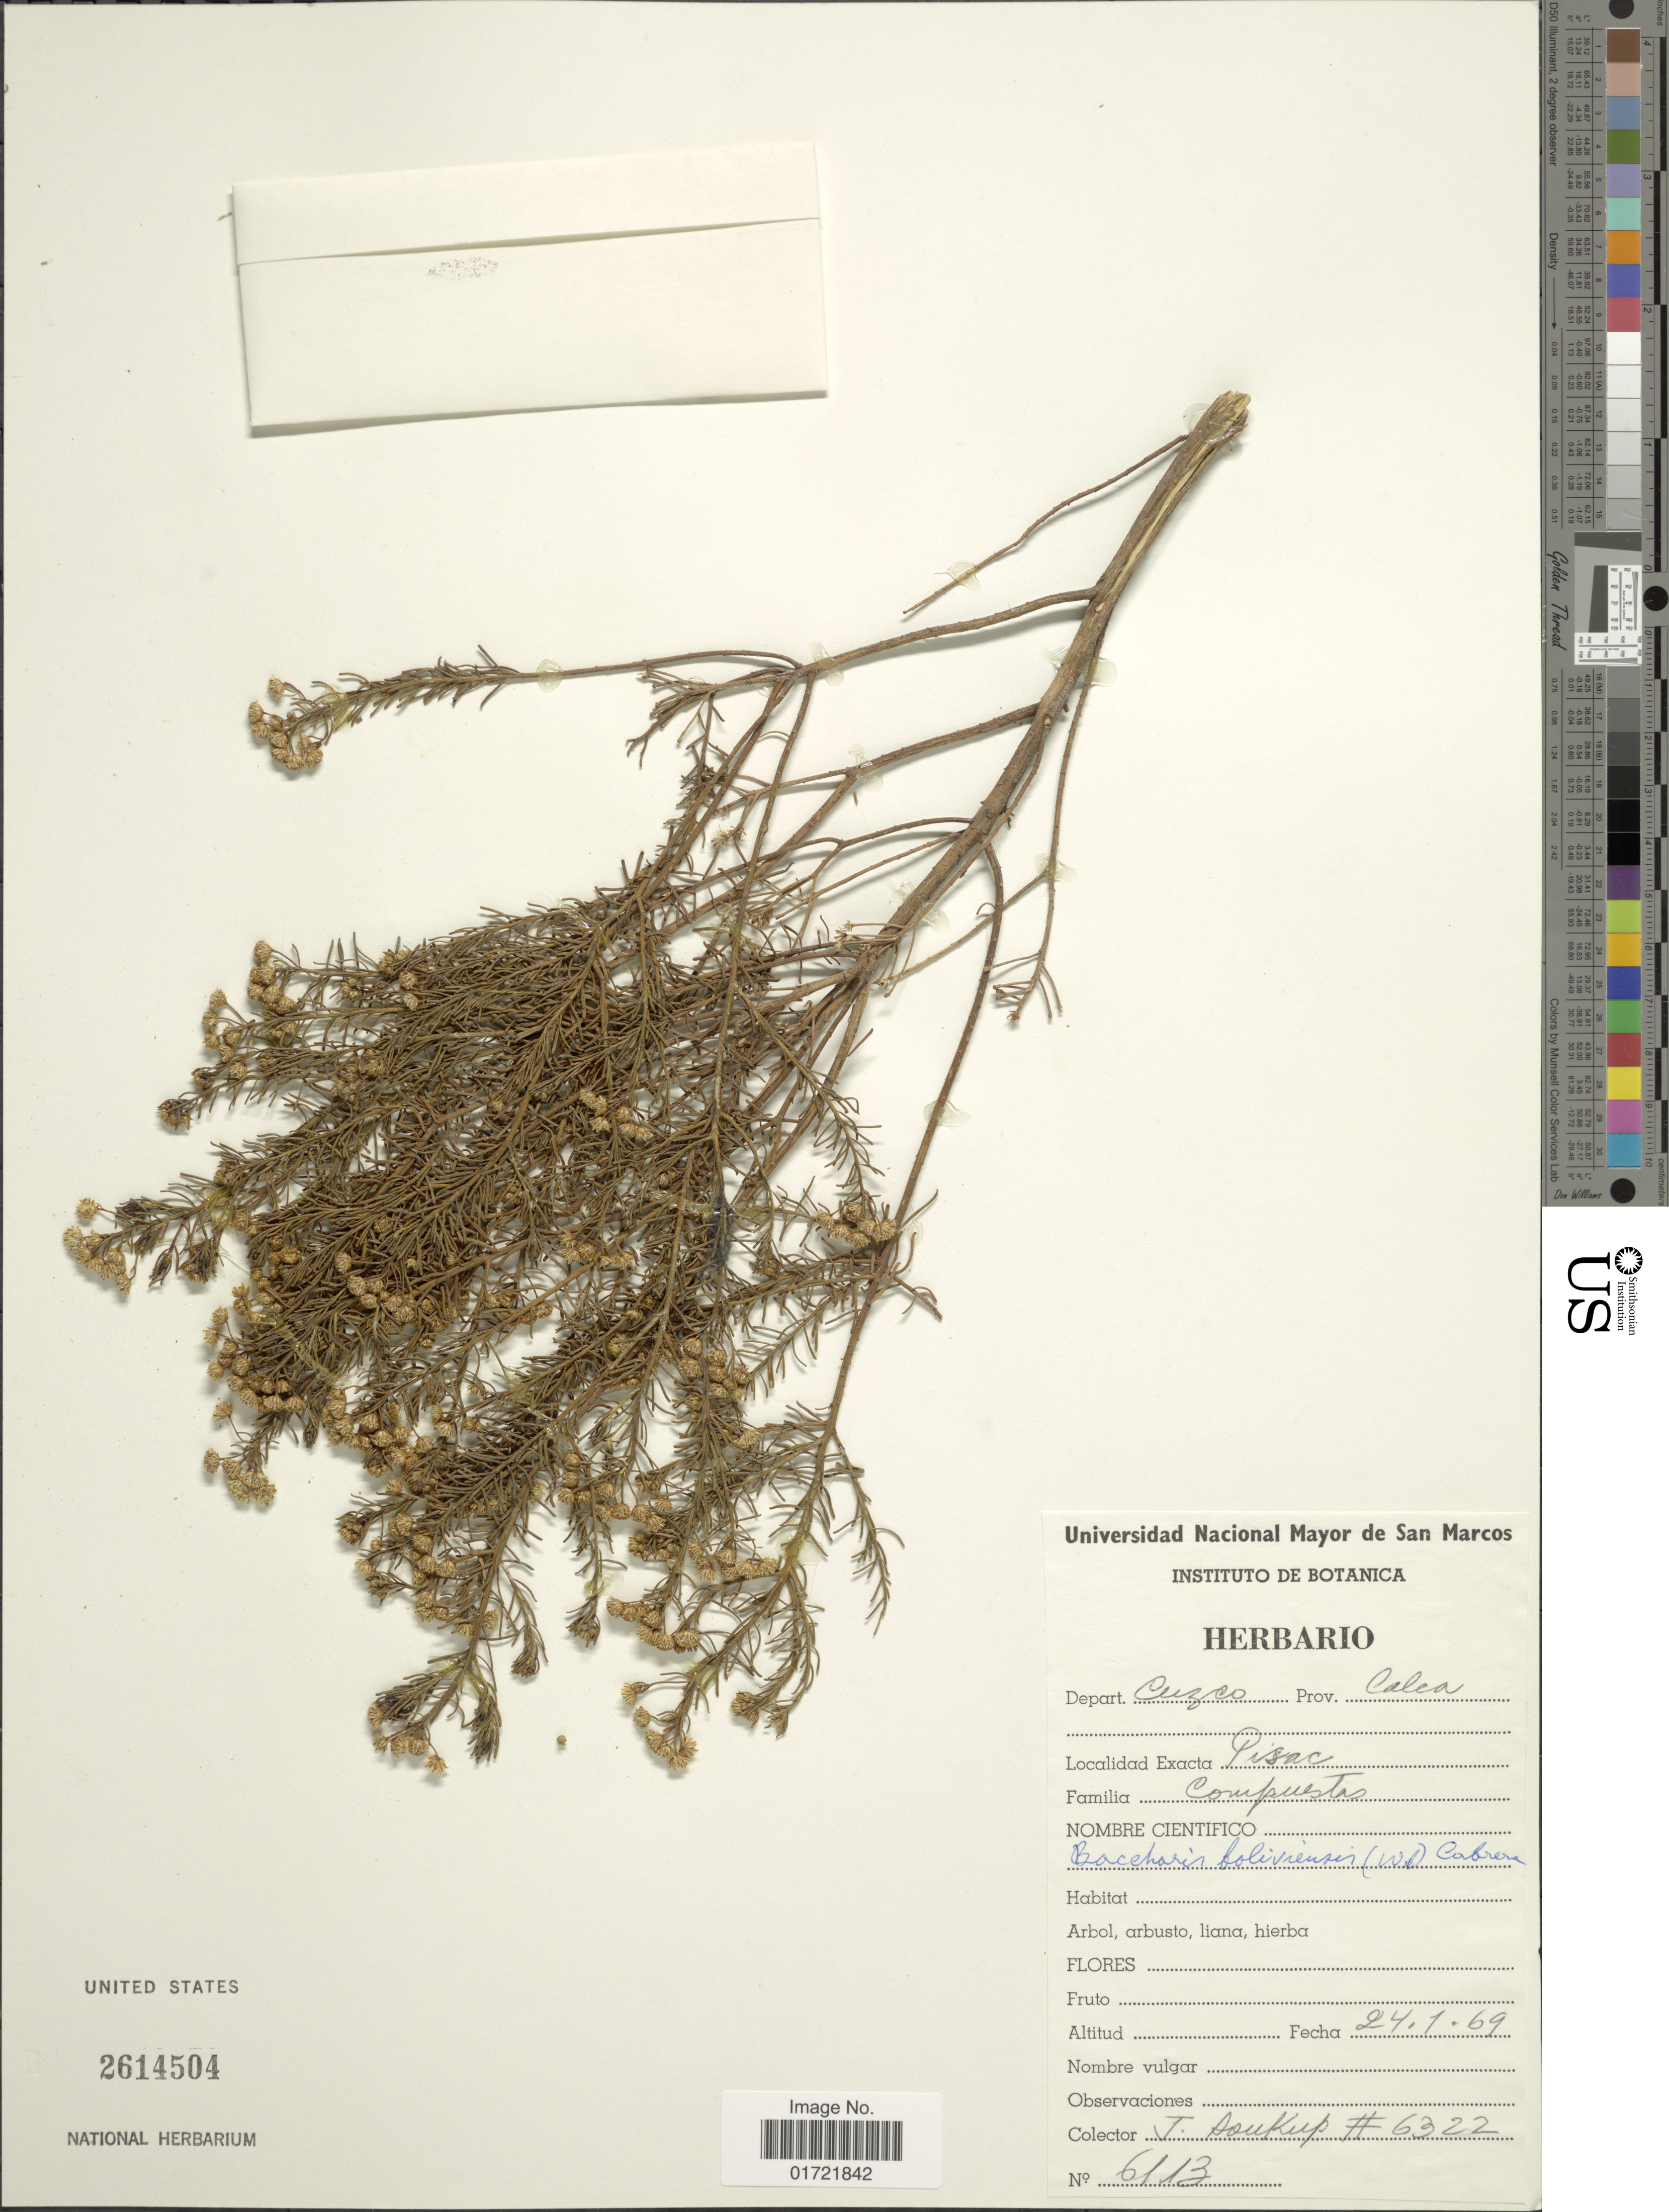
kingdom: Plantae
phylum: Tracheophyta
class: Magnoliopsida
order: Asterales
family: Asteraceae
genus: Baccharis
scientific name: Baccharis bolivensis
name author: (Wedd.) Cabrera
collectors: J. Soukop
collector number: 6322/6113*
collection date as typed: Transcribed d/m/y: 24/1/69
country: Peru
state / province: Cusco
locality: Prov. Calca. Pisac.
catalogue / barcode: US 2614504